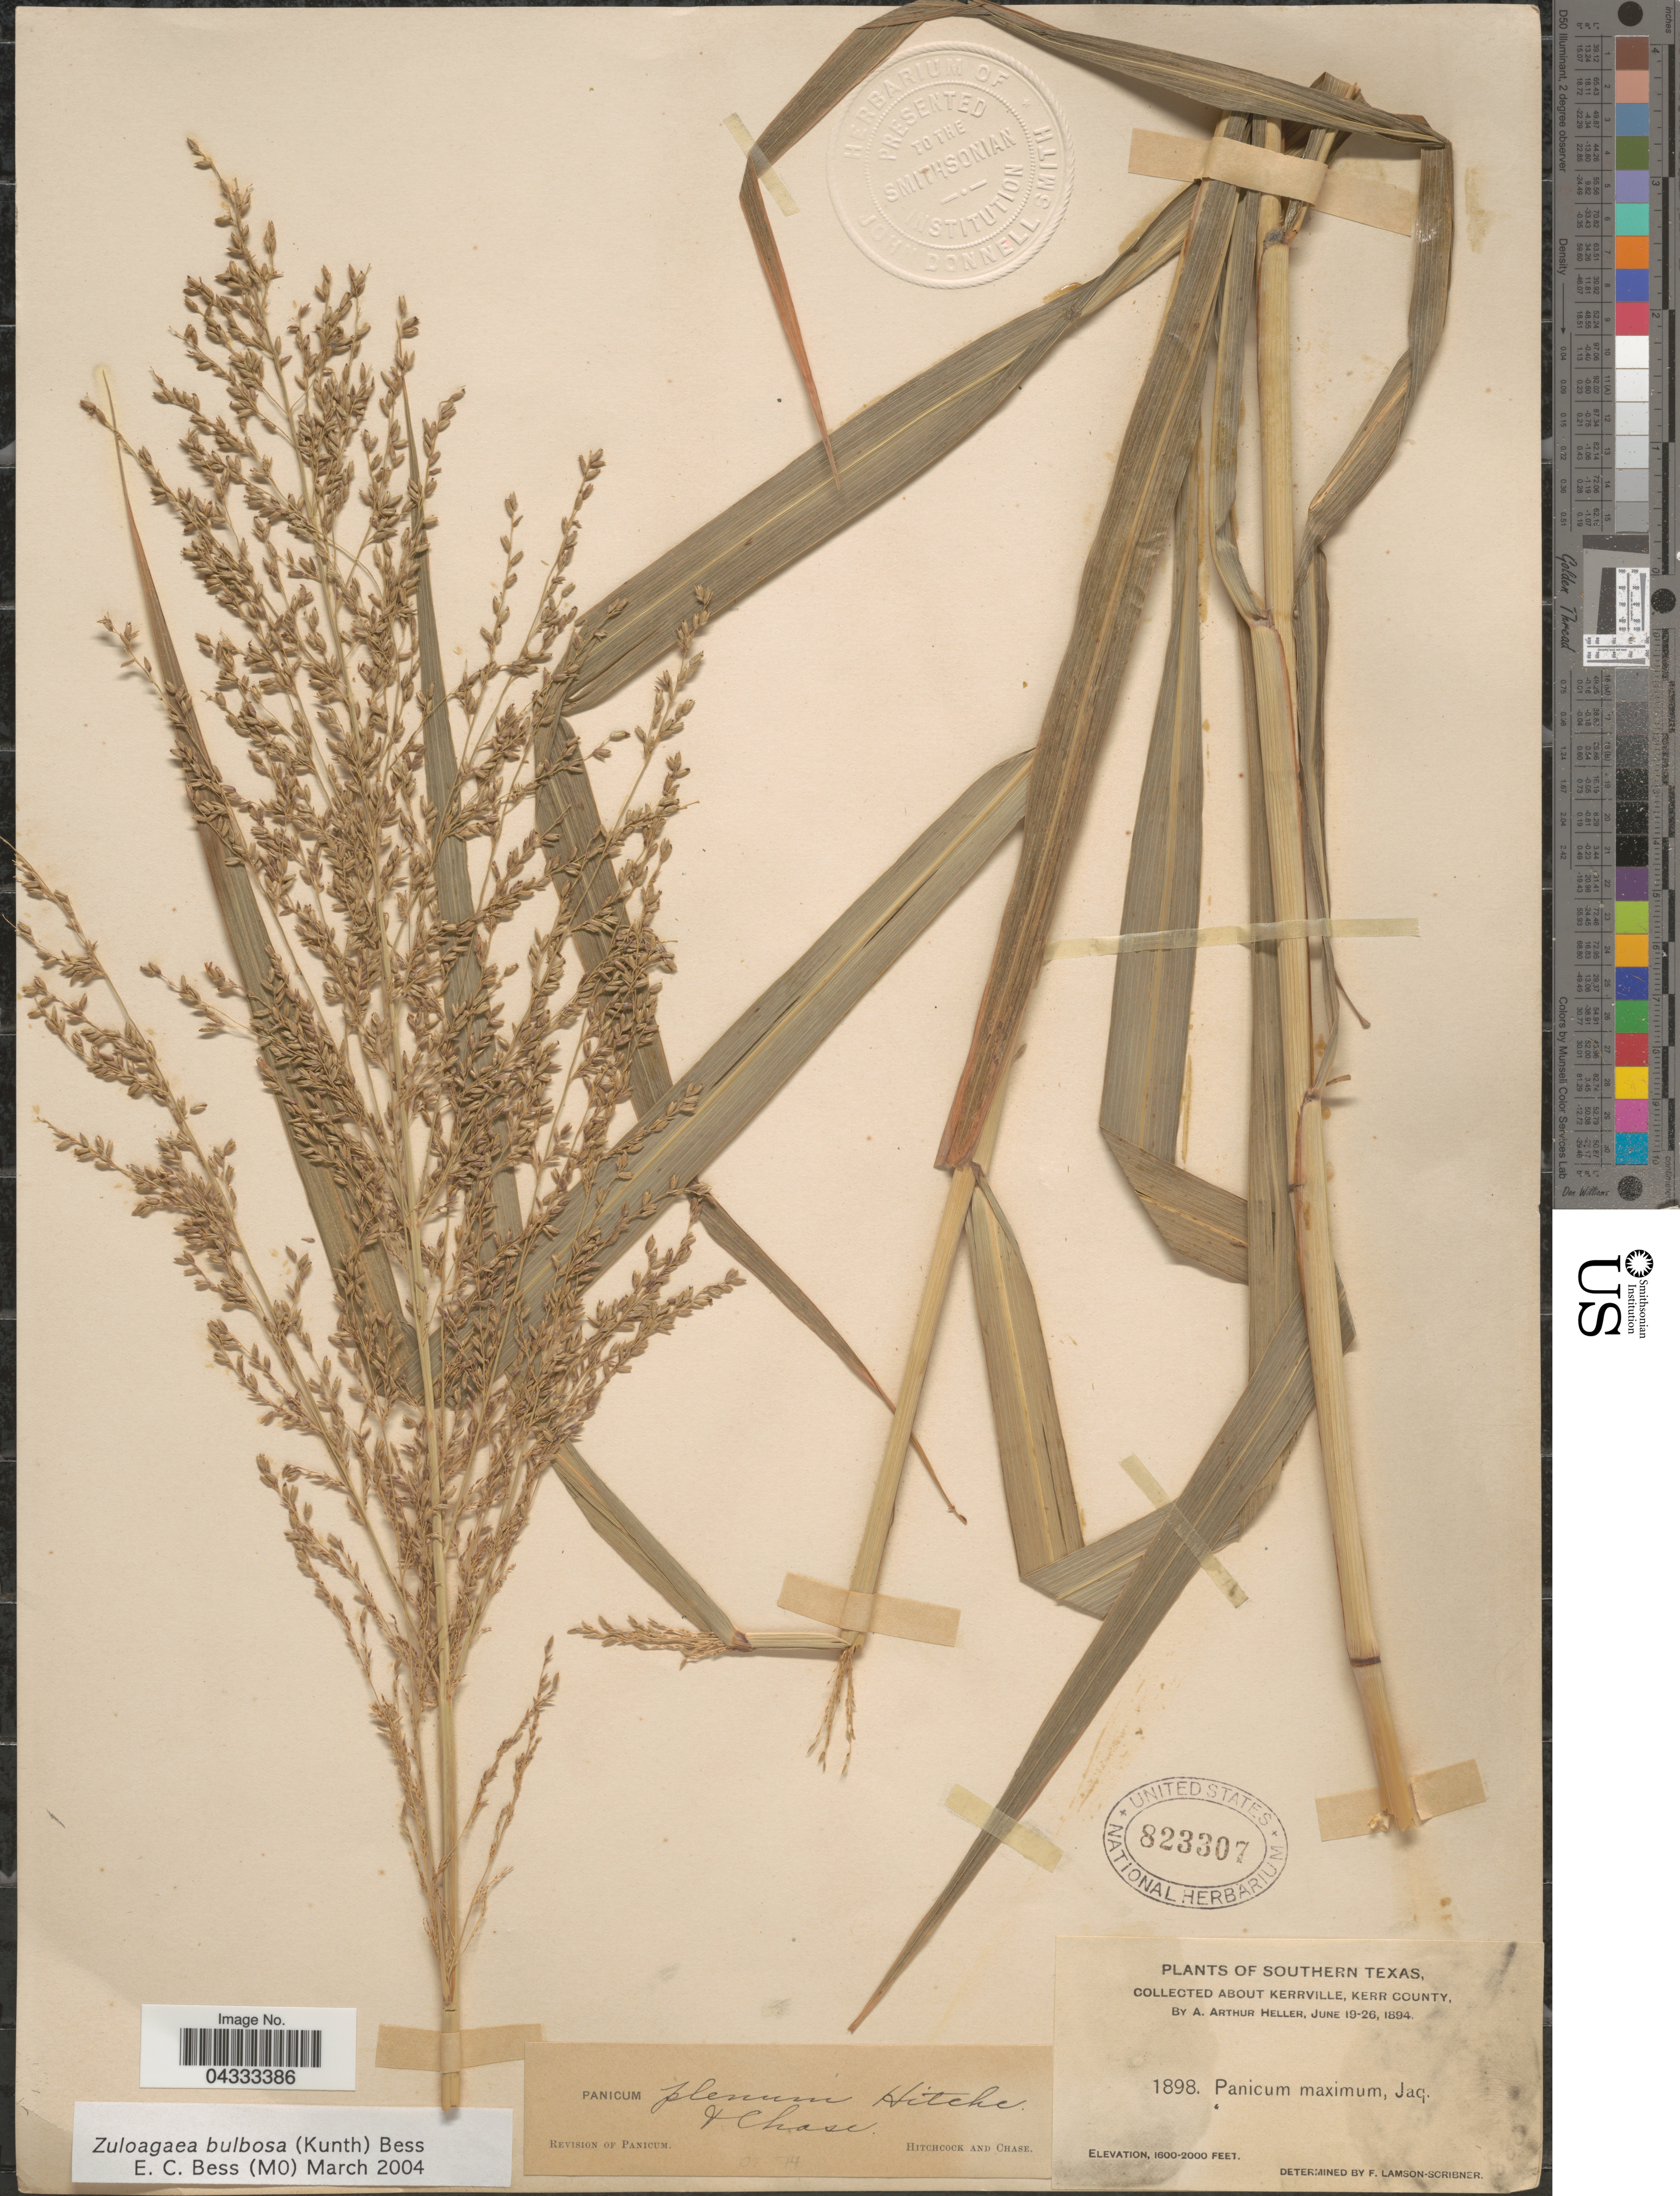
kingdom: Plantae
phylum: Tracheophyta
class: Liliopsida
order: Poales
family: Poaceae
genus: Zuloagaea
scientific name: Zuloagaea bulbosa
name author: (Kunth) E. Bess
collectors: A. A. Heller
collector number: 1898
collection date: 1894-06-19/1894-06-26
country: United States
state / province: Texas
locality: Southern Texas. About Kerrville, Kerr County.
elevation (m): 488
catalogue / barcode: US 823307